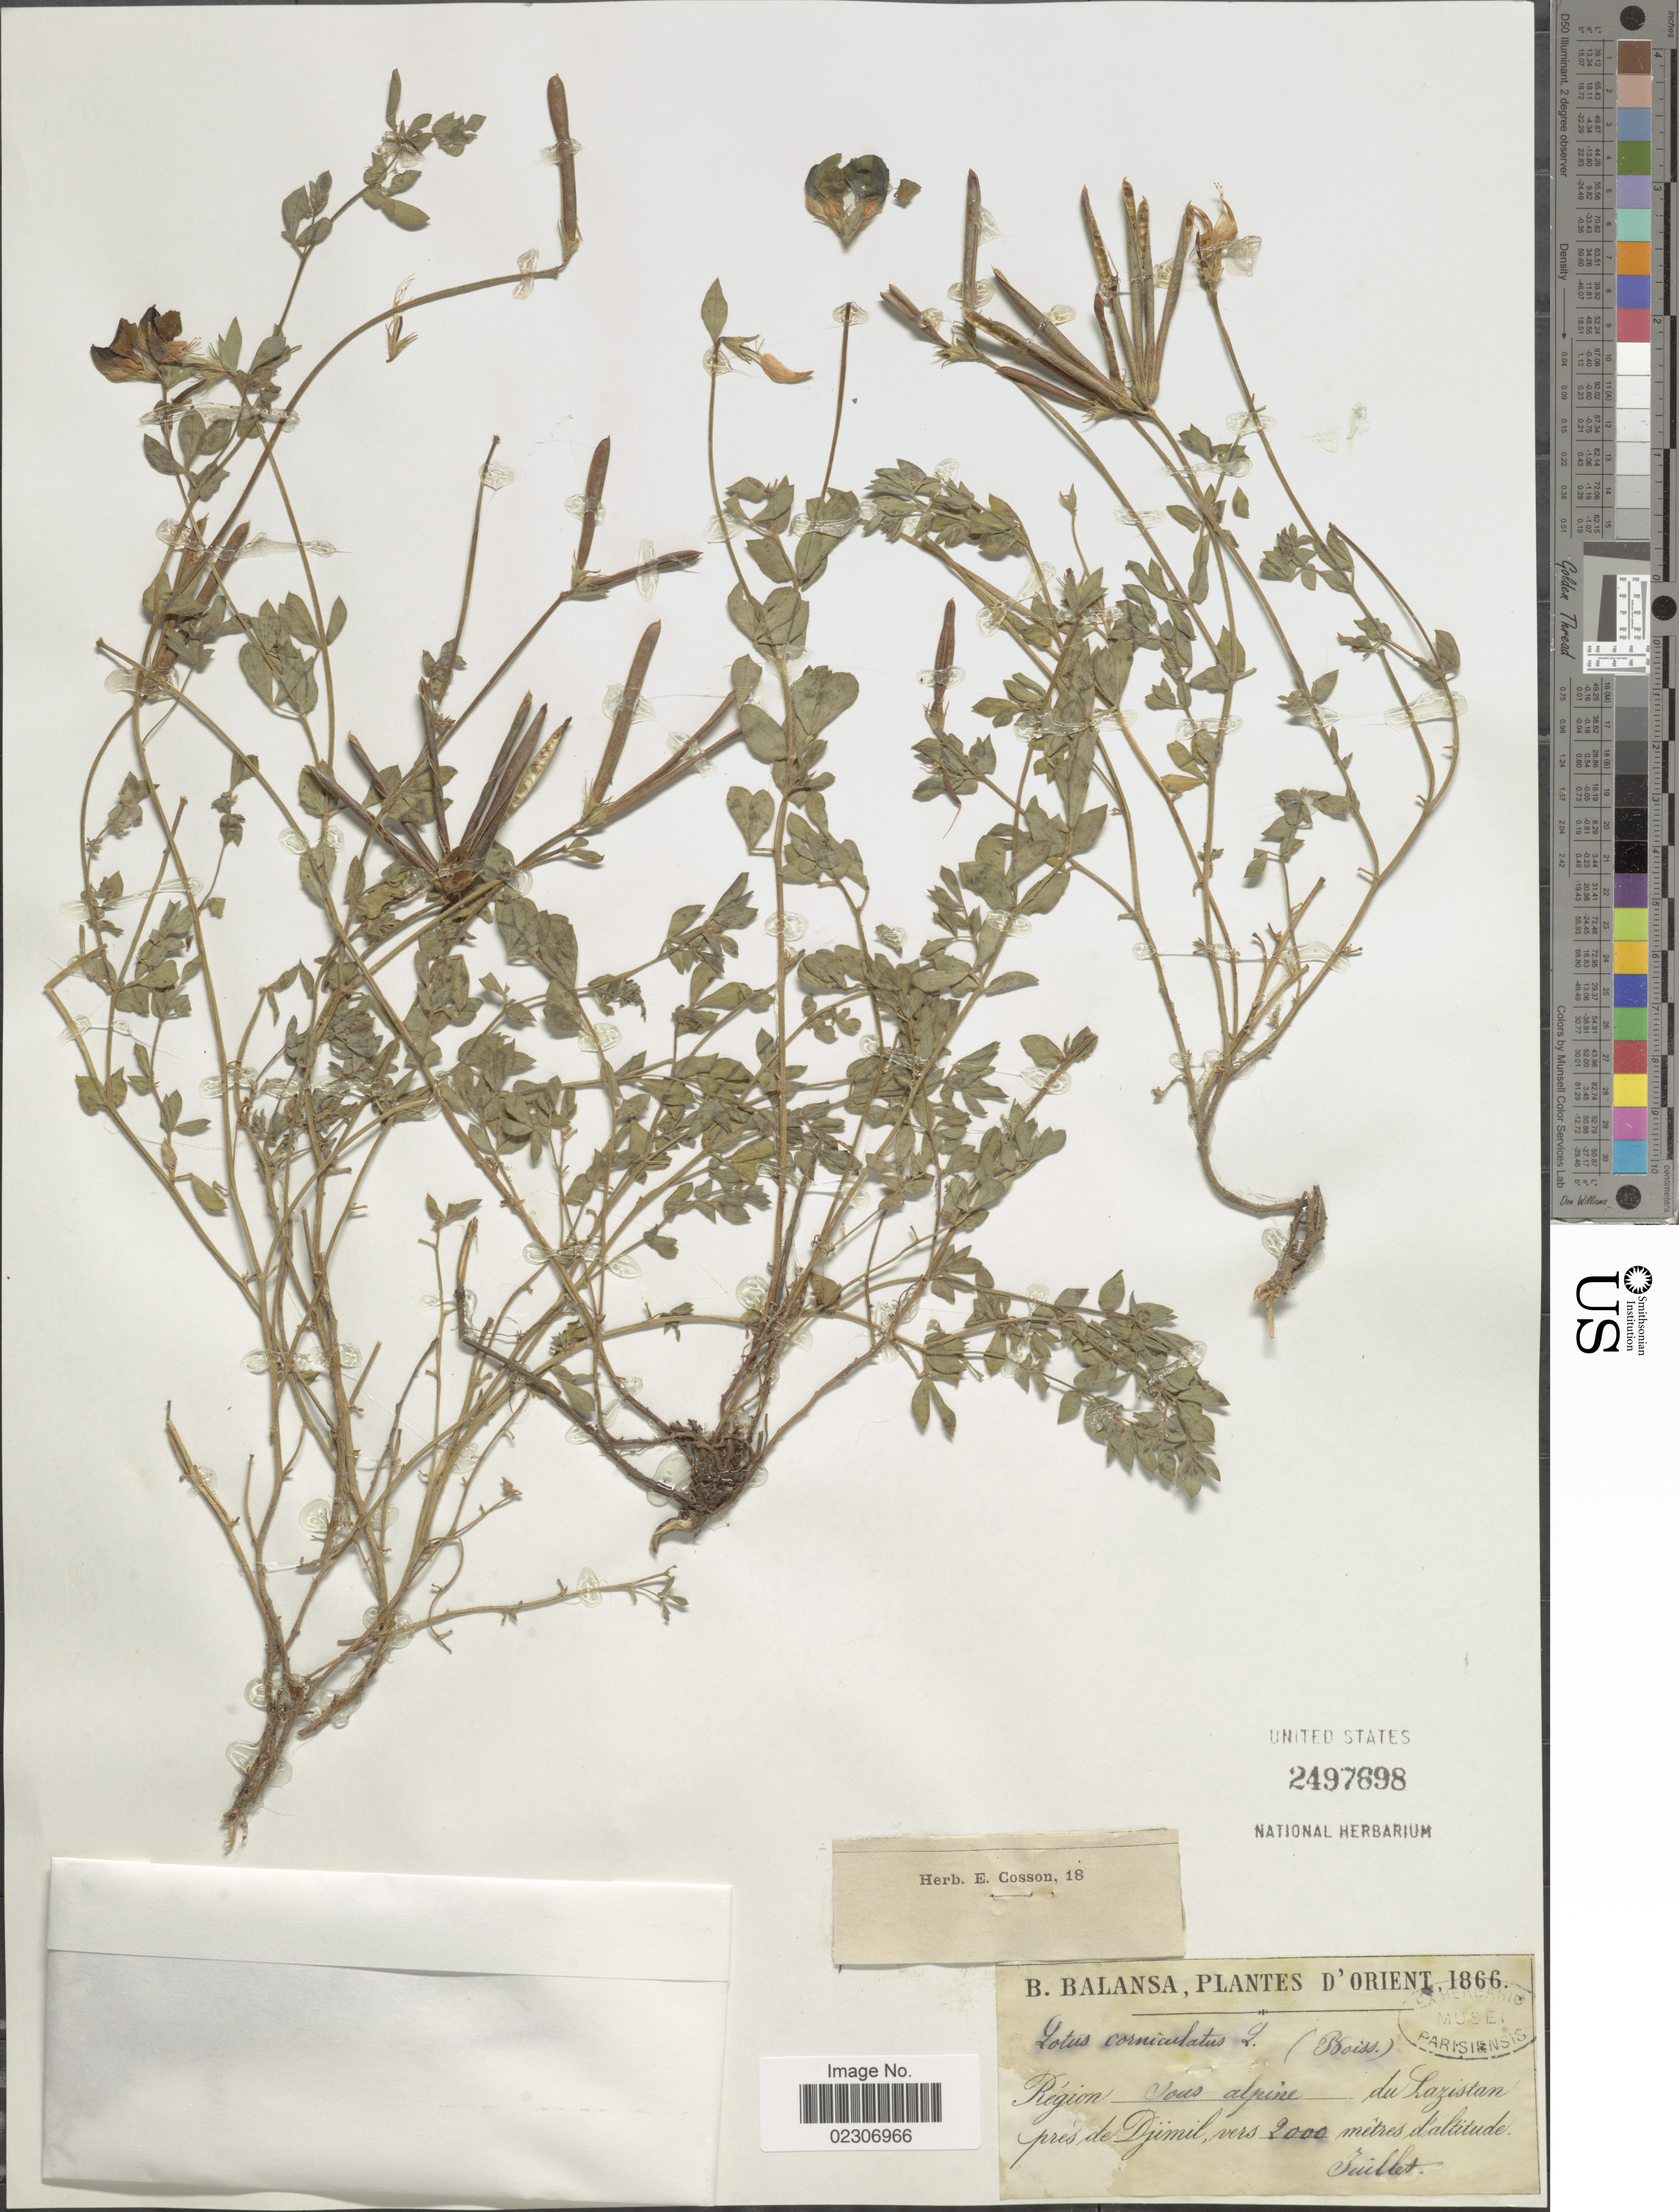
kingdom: Plantae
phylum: Tracheophyta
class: Magnoliopsida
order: Fabales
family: Fabaceae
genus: Lotus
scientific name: Lotus corniculatus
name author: L.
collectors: B. Balansa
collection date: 1866-07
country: Turkey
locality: D'Orient, Région sous alpine du Lazistan prés de Djümel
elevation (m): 2000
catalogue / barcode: US 2497698